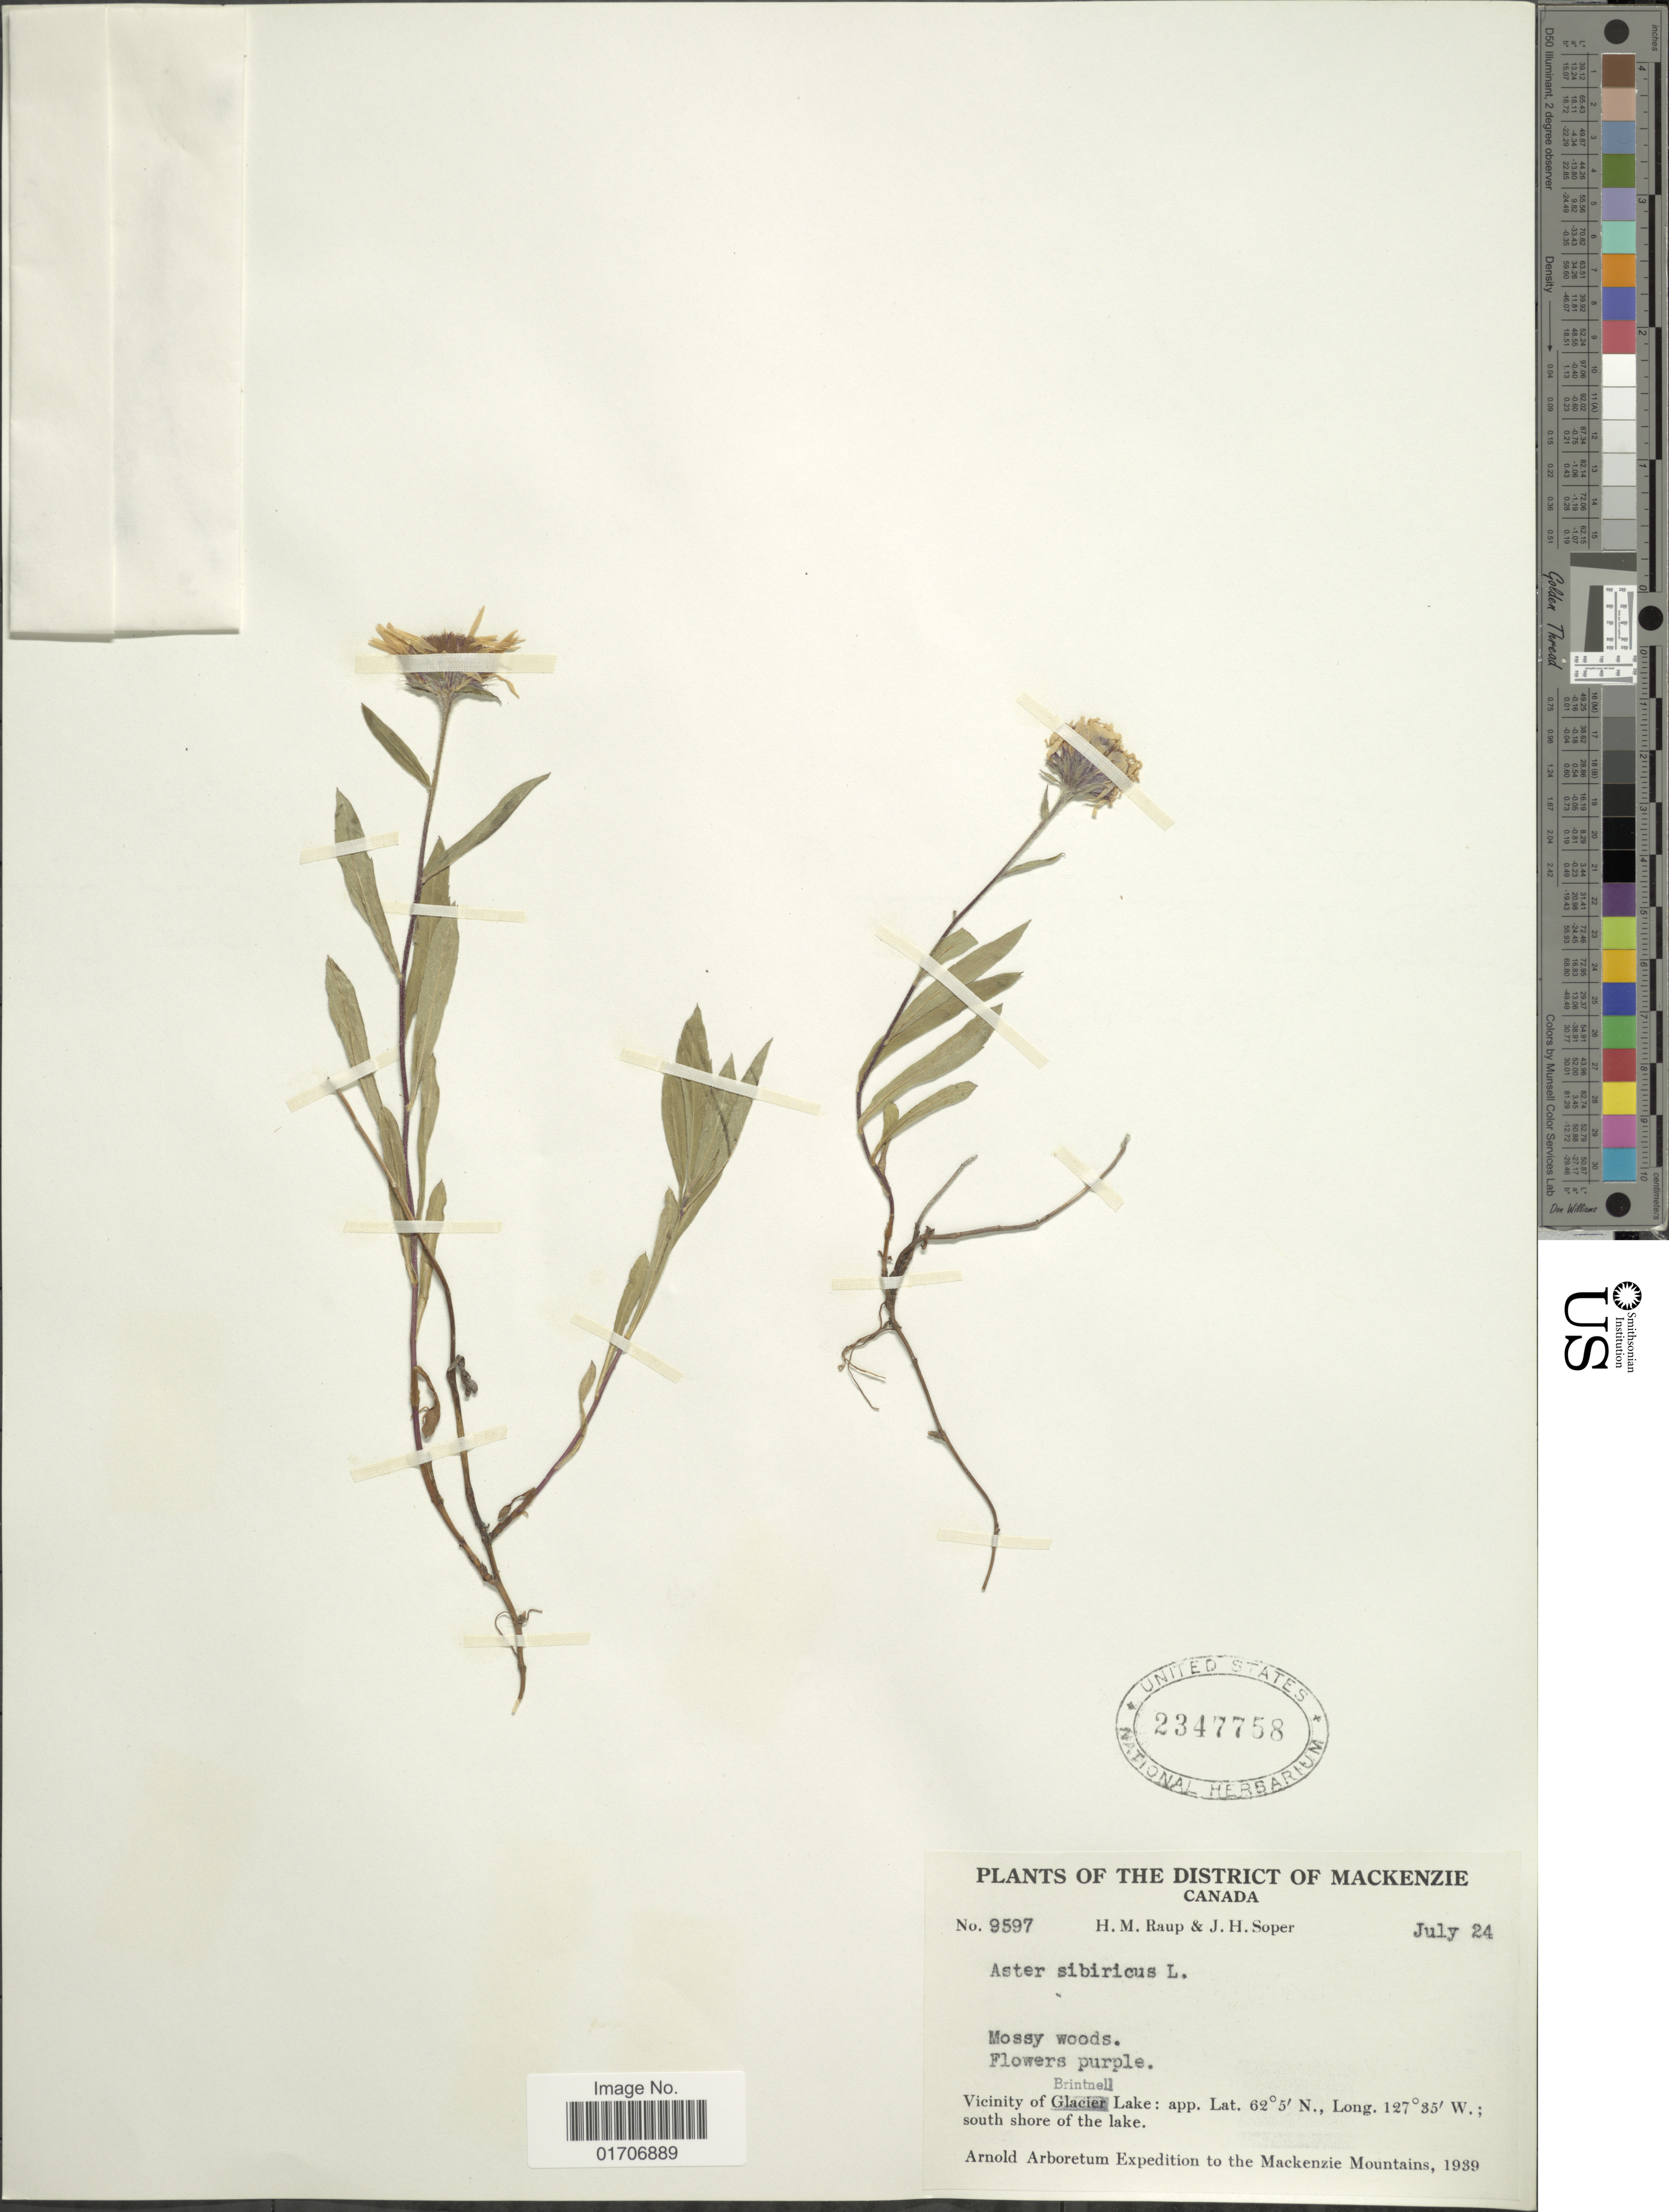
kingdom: Plantae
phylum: Tracheophyta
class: Magnoliopsida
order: Asterales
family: Asteraceae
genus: Eurybia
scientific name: Eurybia sibirica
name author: (L.) G.L. Nesom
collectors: H. Raup & J. H. Soper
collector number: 9597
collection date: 1939-07-24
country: Canada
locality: District of Mackenzie. Vicinity of Brintnell Lake; south shore of the lake.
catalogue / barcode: US 2347758